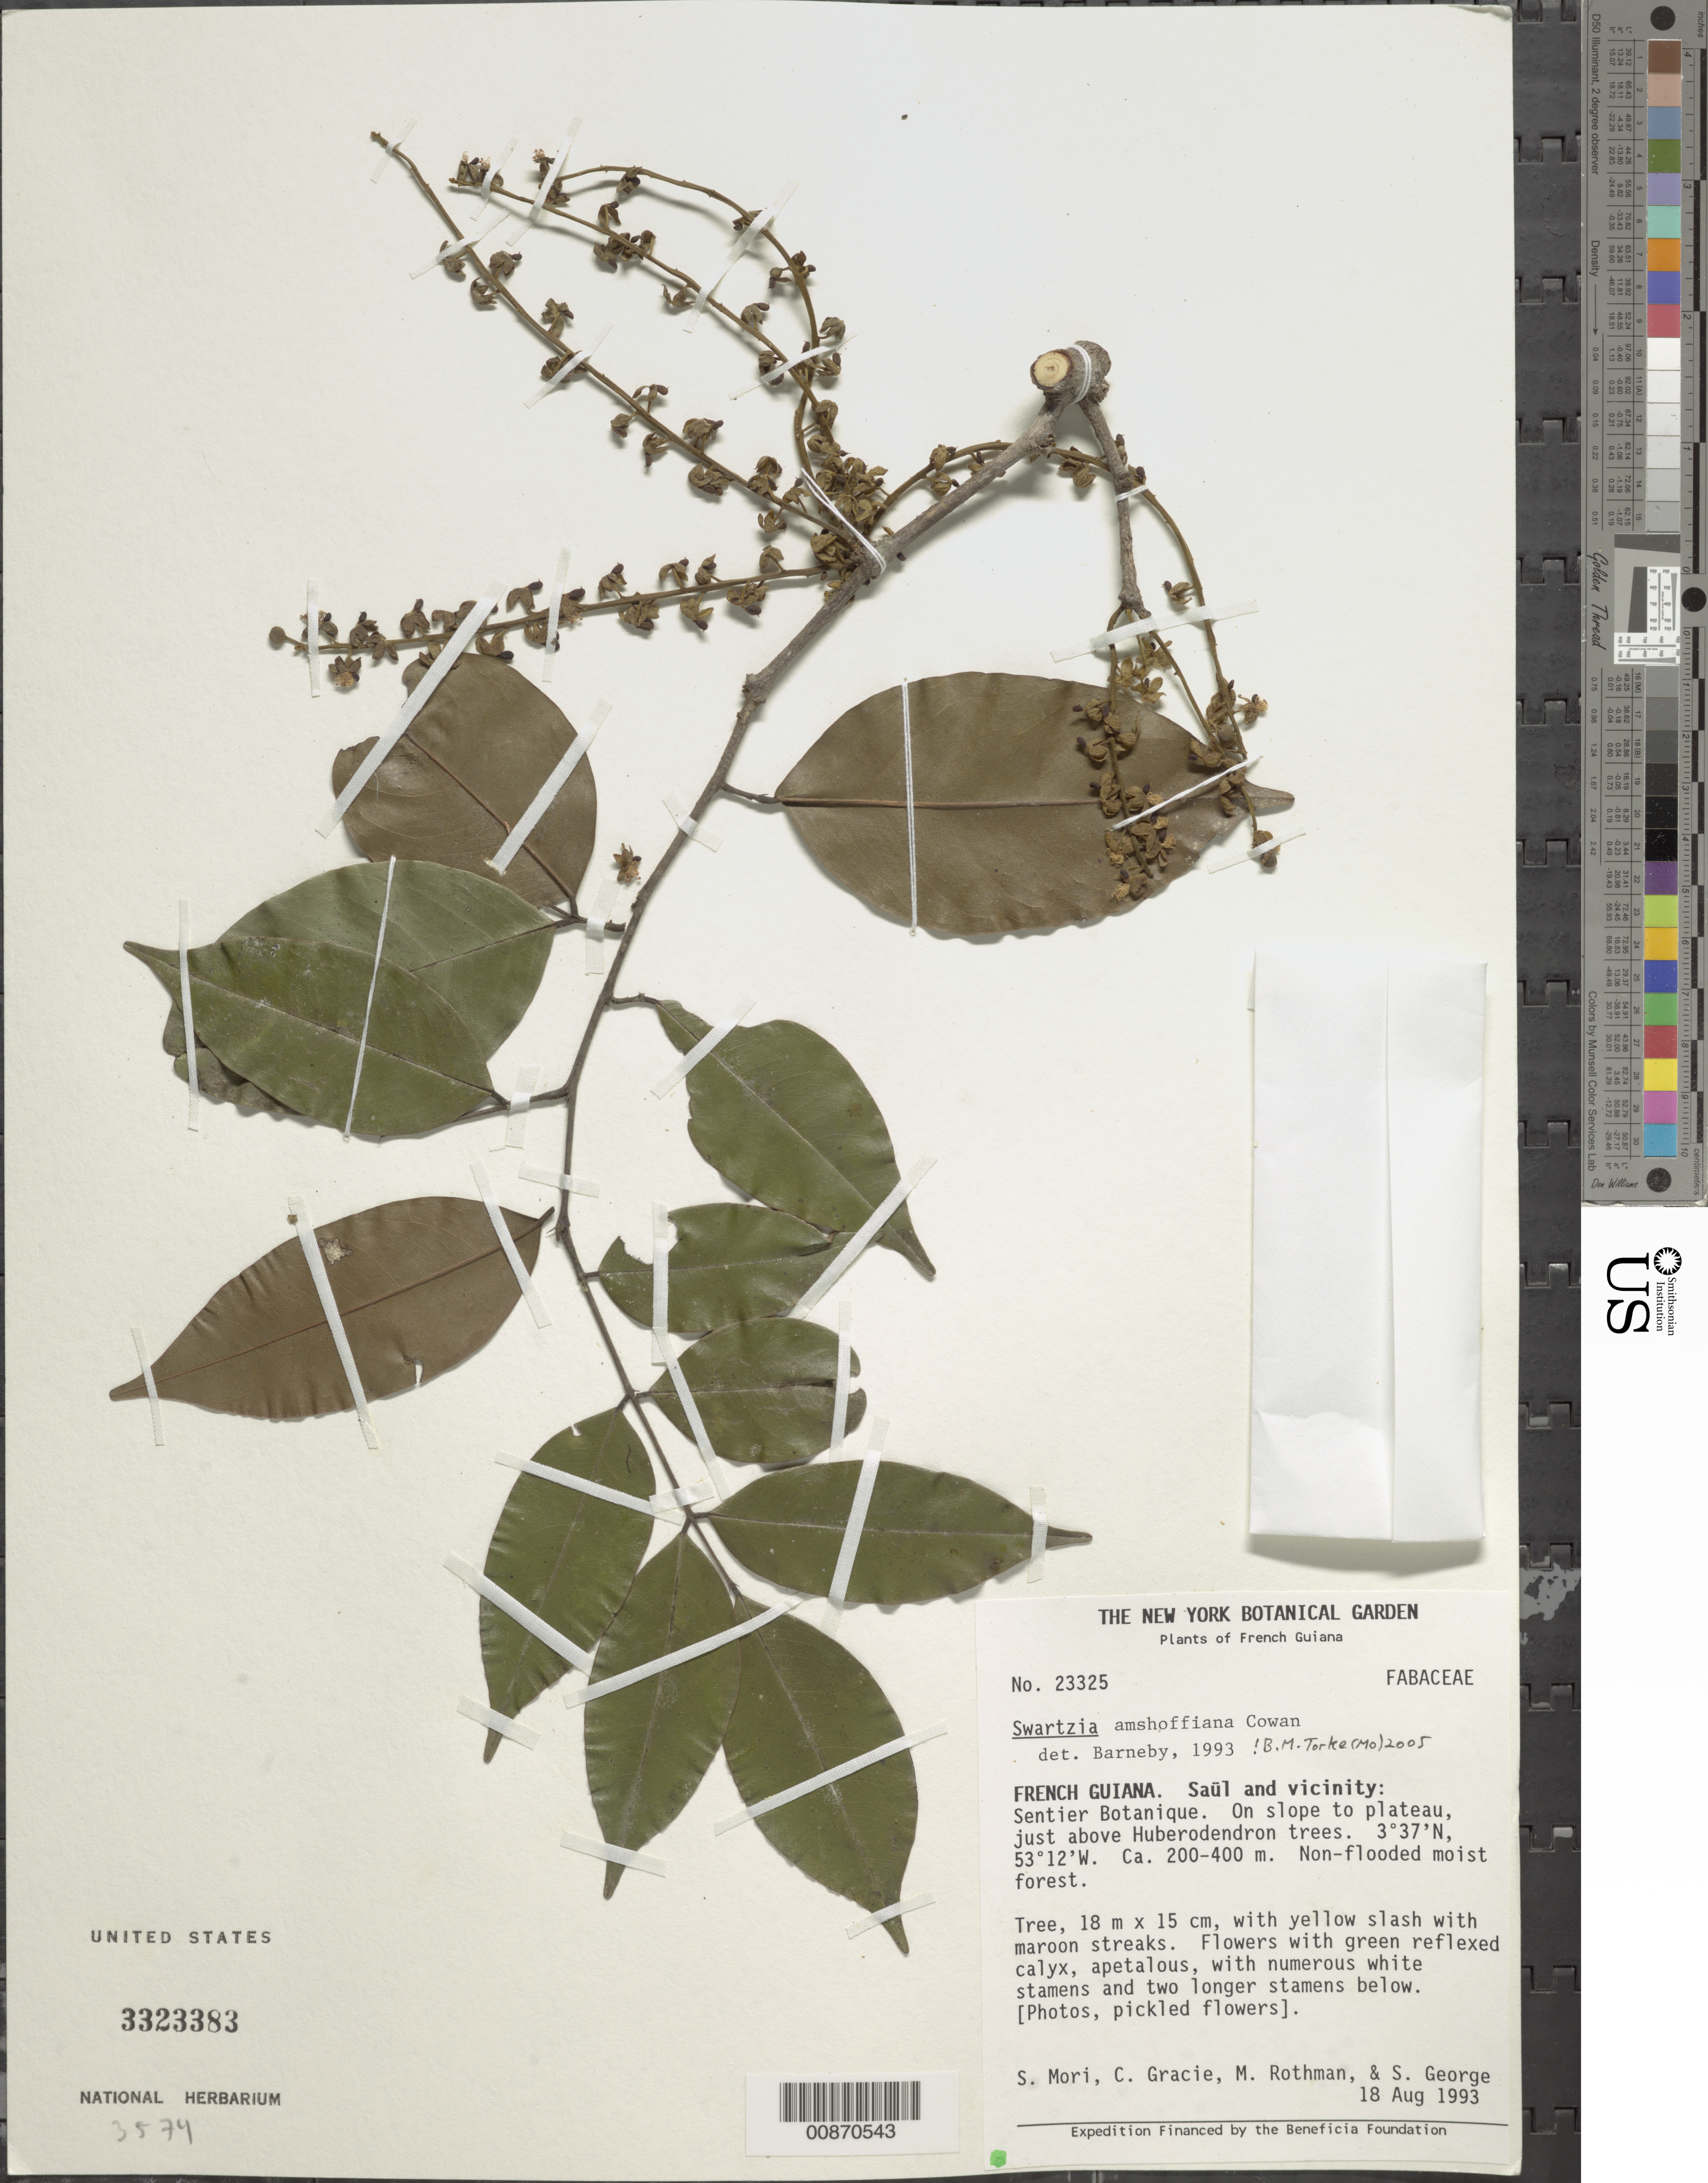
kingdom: Plantae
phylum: Tracheophyta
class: Magnoliopsida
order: Fabales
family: Fabaceae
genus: Swartzia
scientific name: Swartzia amshoffiana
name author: R.S. Cowan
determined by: Torke, B. M., (MO)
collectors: S. Mori, C. A. Gracie, S. George & M. Rothman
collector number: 23325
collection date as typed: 18-Aug-93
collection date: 1993-08-18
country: French Guiana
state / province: Saint-Laurent-du-Maroni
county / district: Saül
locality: Saül and vic., Sentier Botanique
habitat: Slope to plateau, just above Huberodendron trees, non-flooded moist forest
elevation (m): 200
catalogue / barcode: US 3323383